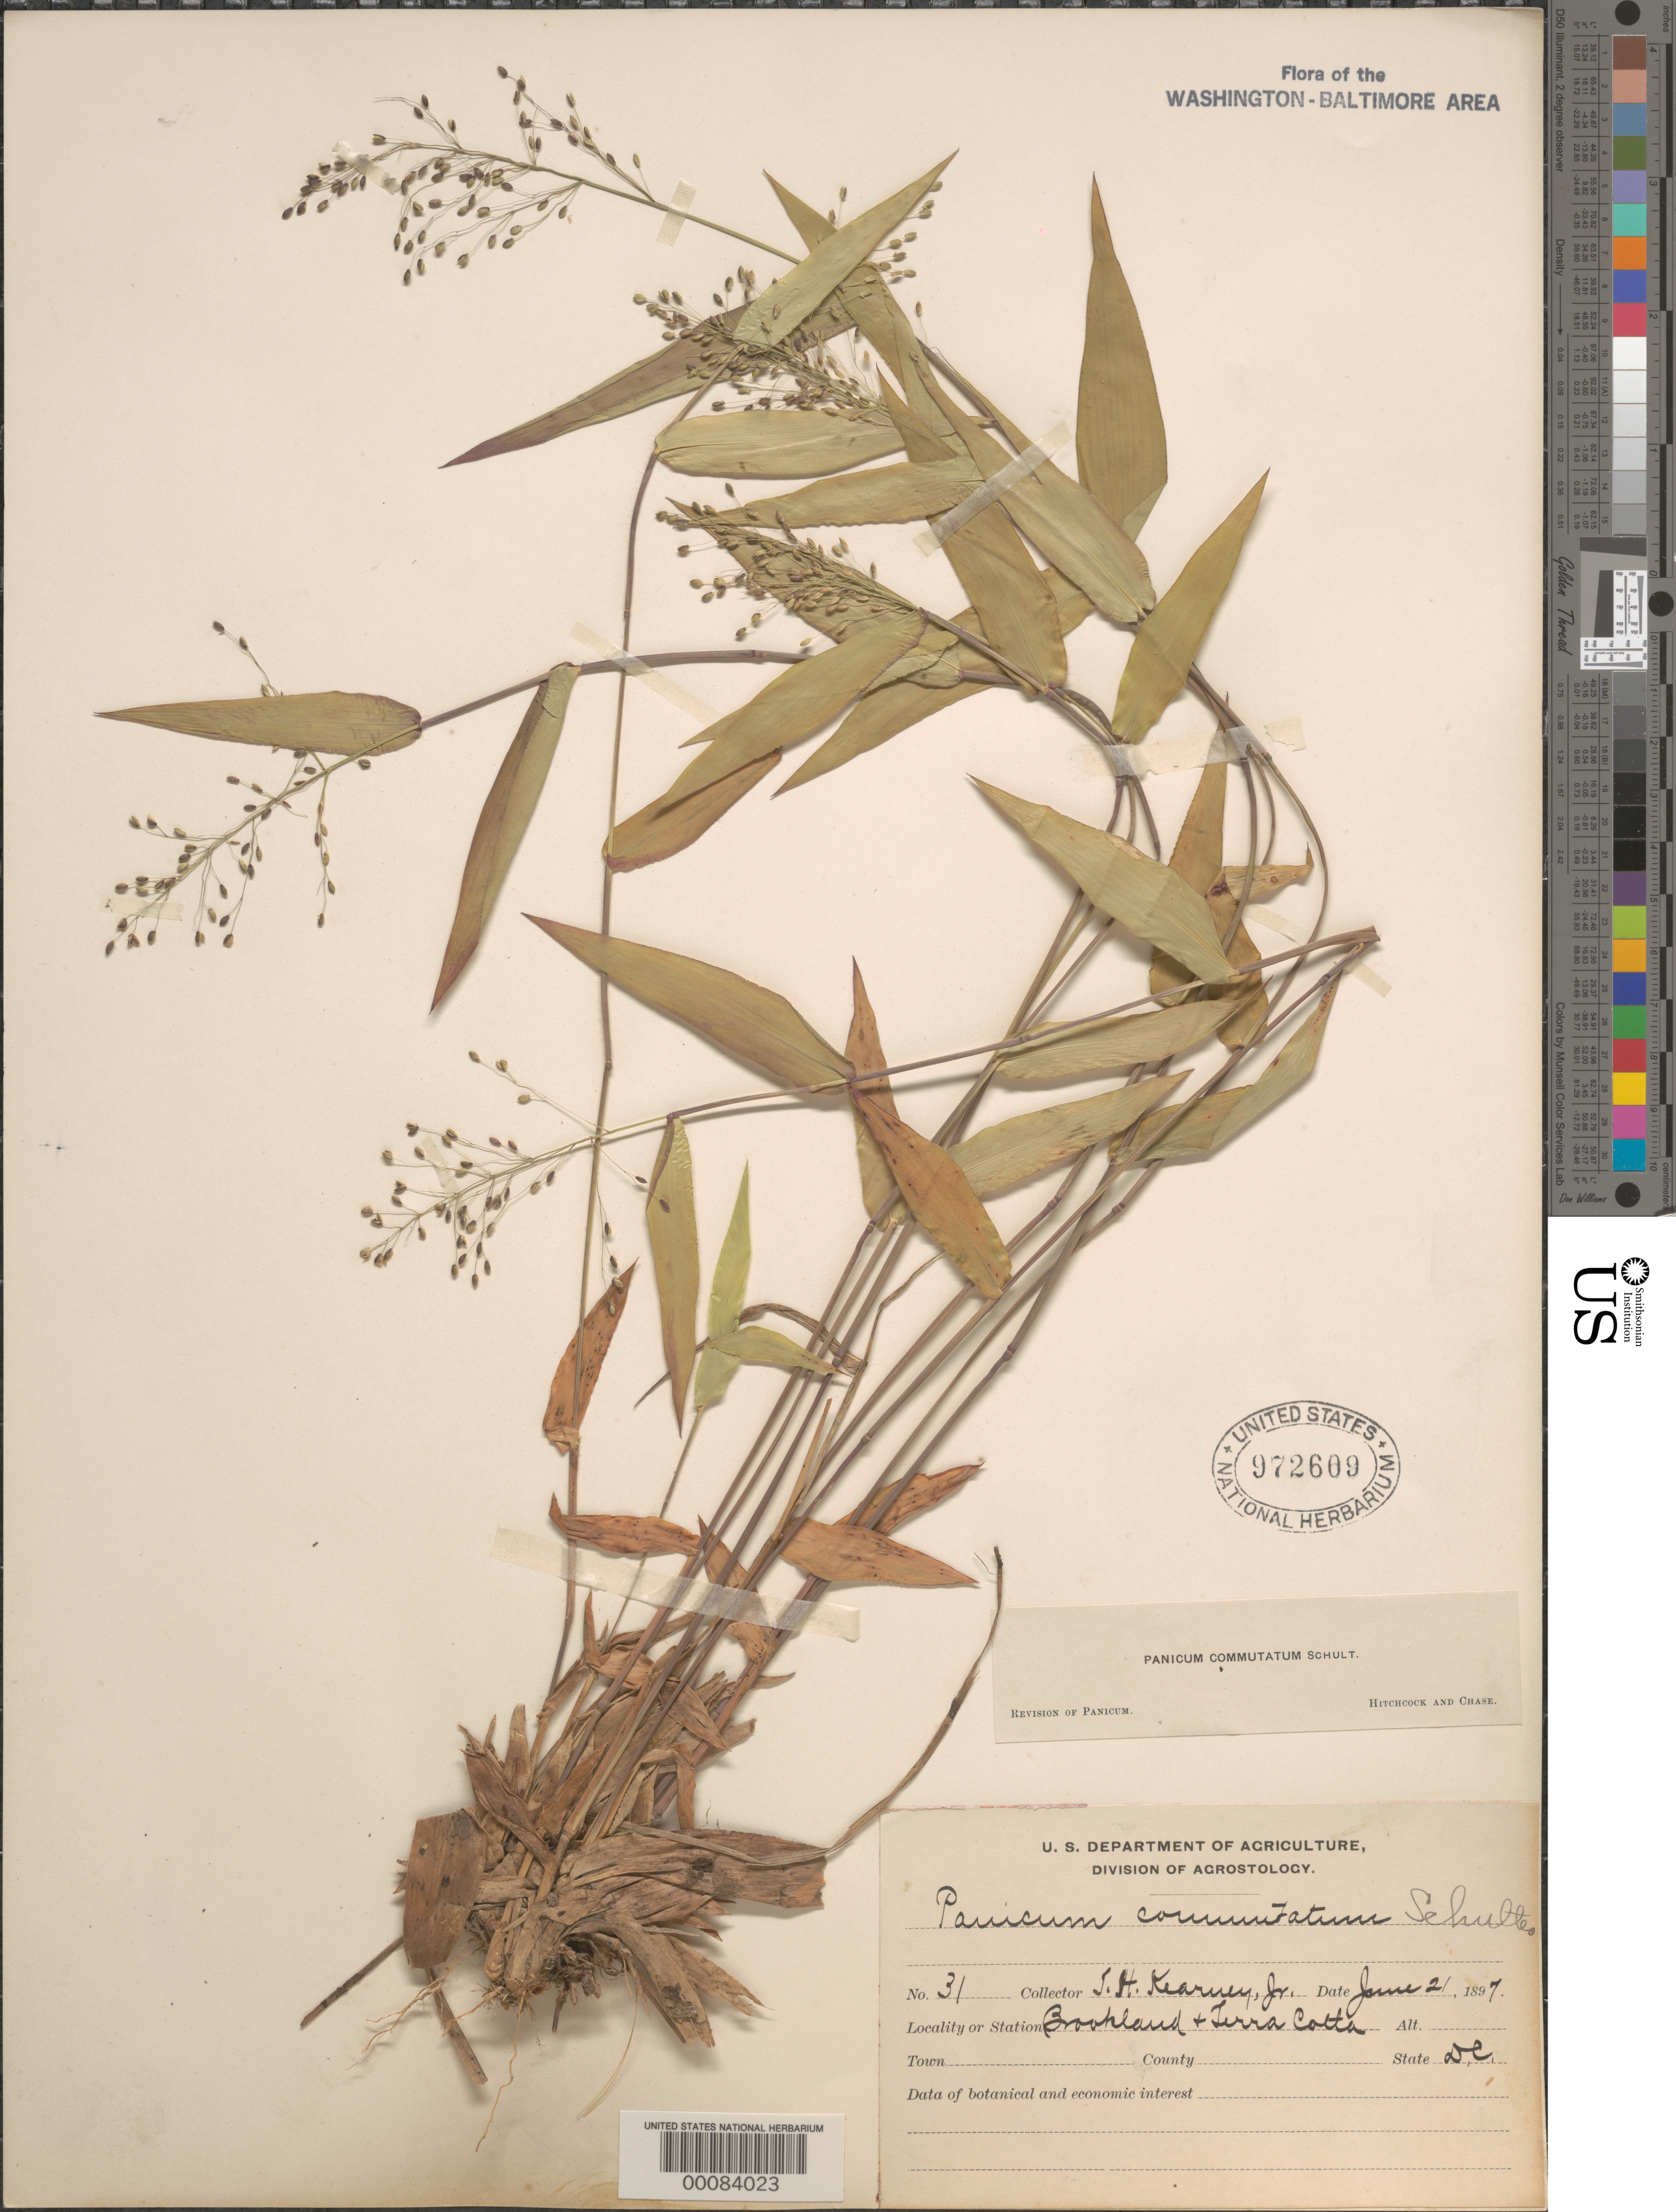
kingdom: Plantae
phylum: Tracheophyta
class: Liliopsida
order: Poales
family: Poaceae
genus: Dichanthelium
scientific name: Dichanthelium commutatum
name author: (Schult.) Gould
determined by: Hitchcock, A. S.; Chase, [M.] A.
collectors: T. H. Kearney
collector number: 31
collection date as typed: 21 Jun 1897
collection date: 1897-06-21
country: United States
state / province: District of Columbia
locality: Brookland and Terra Cotta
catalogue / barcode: US 972609